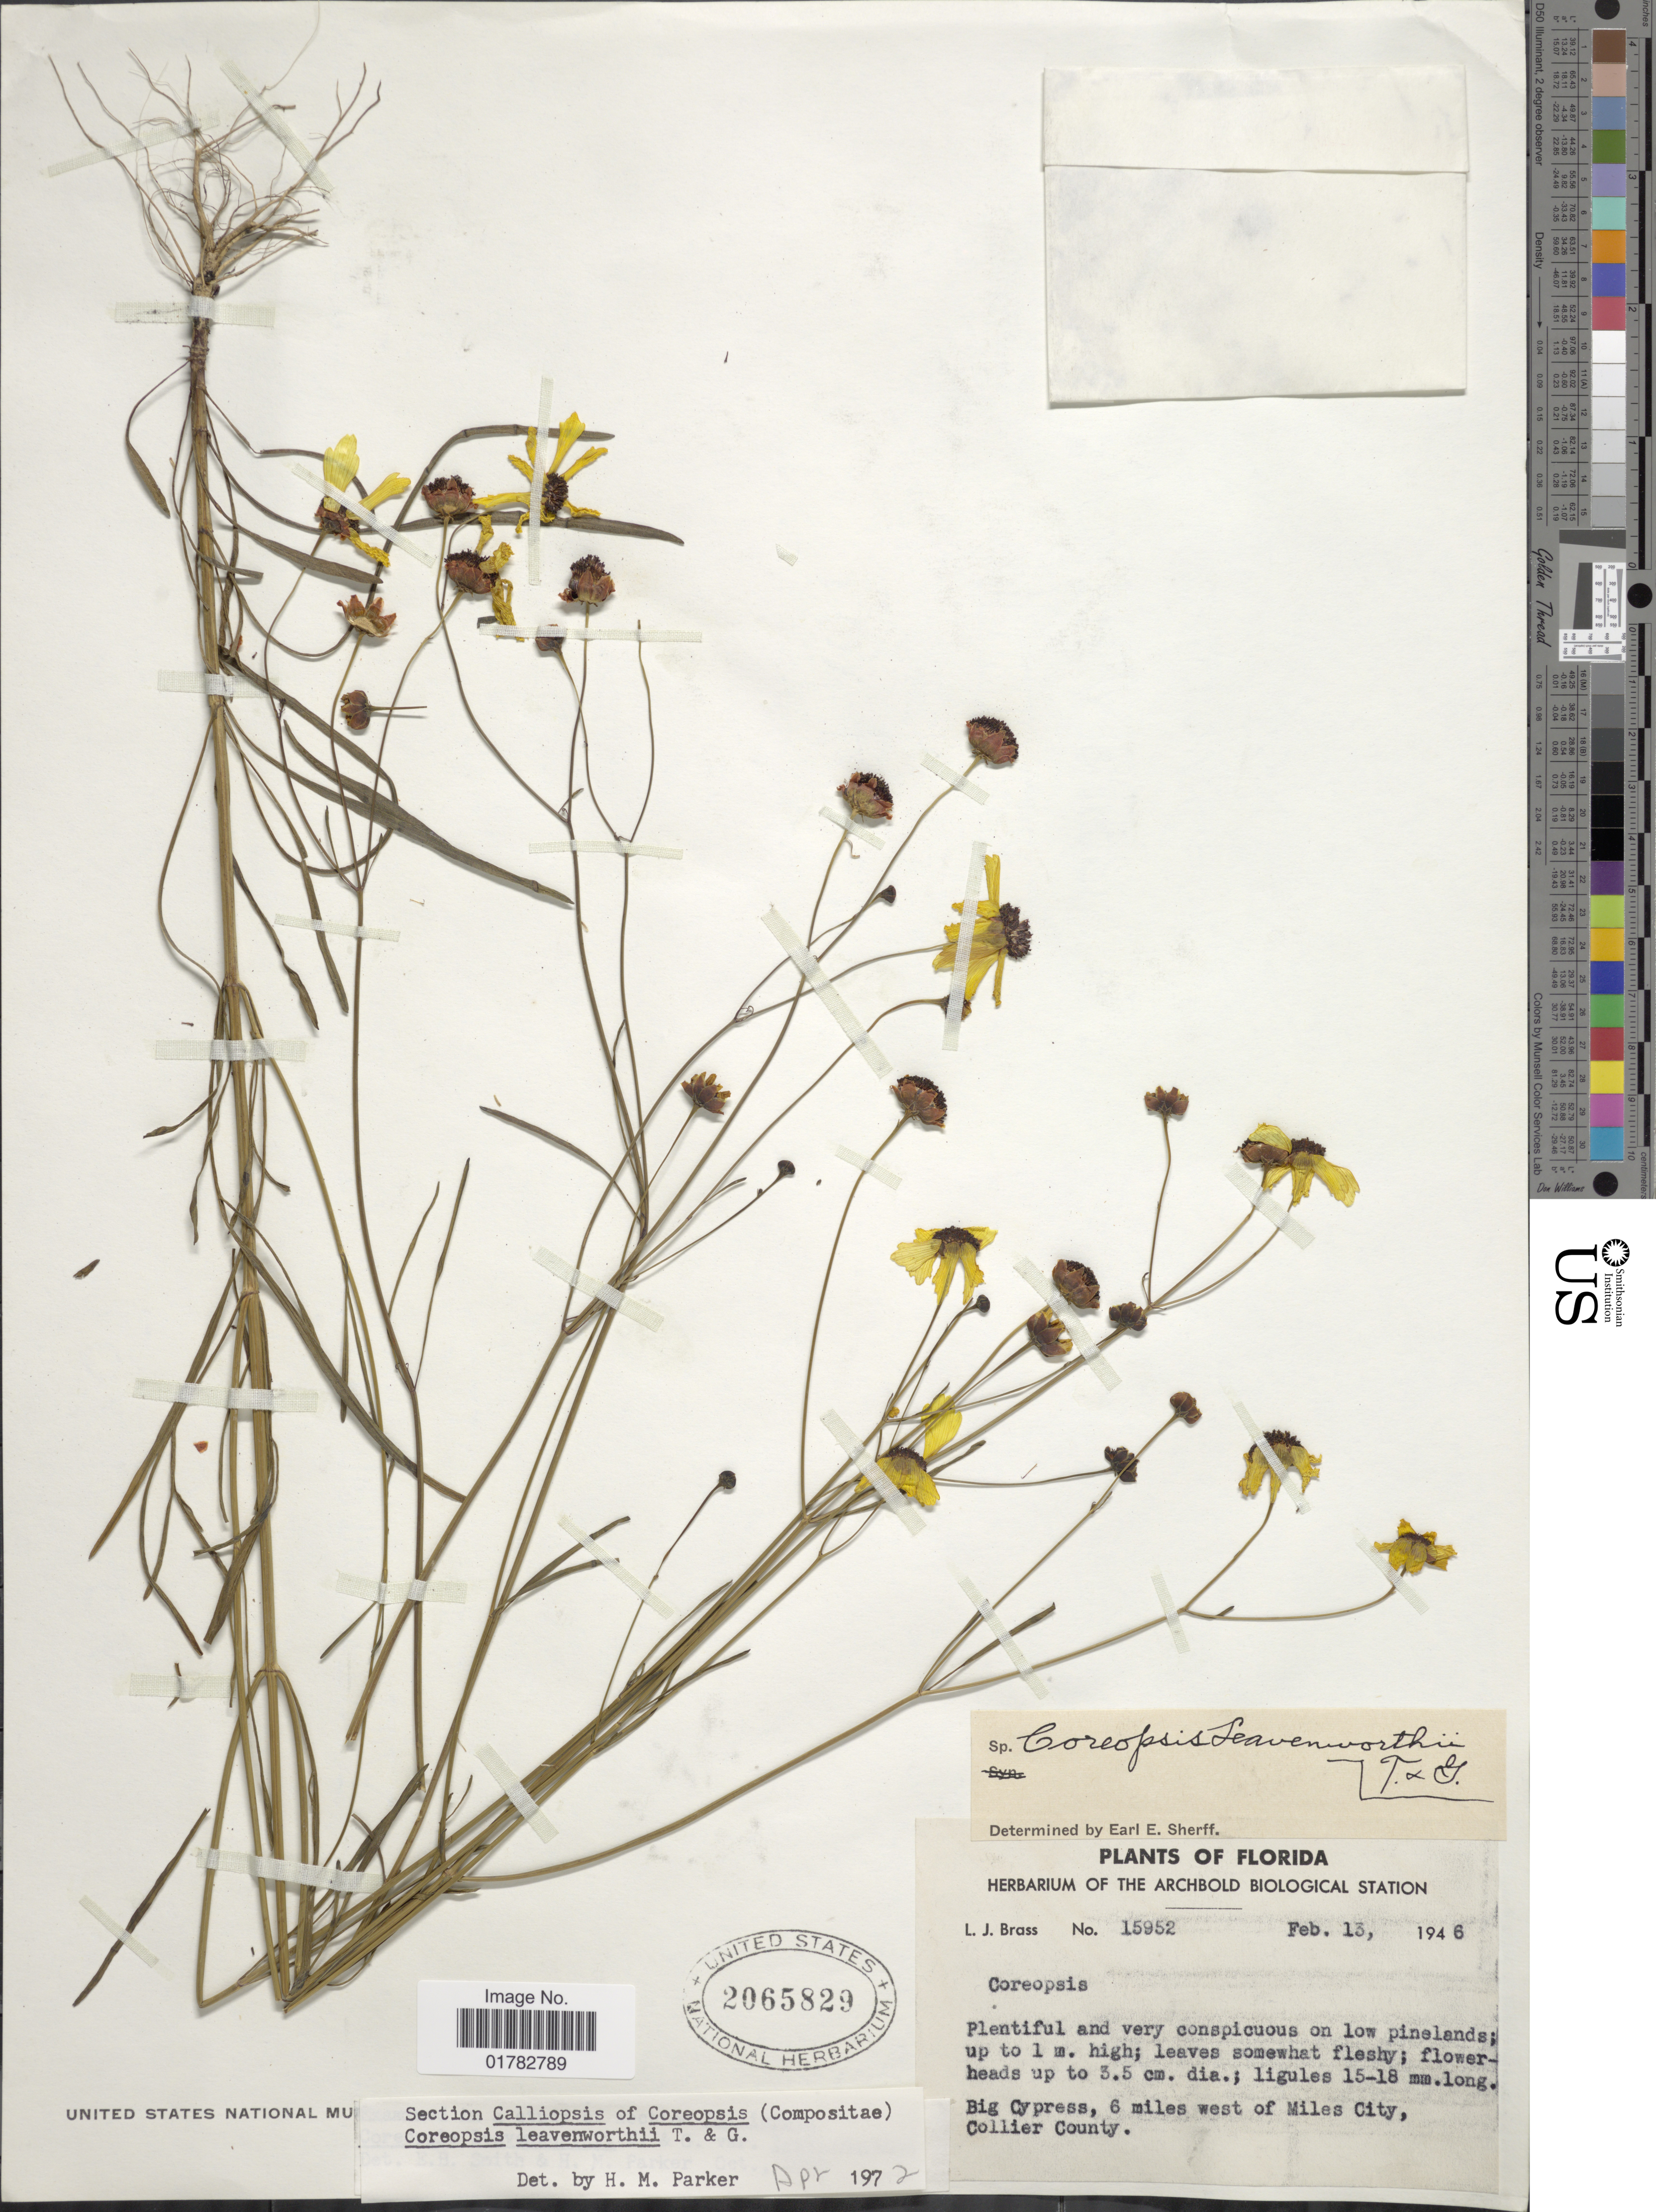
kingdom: Plantae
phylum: Tracheophyta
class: Magnoliopsida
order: Asterales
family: Asteraceae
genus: Coreopsis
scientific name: Coreopsis leavenworthii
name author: Torr. & A. Gray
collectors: L. J. Brass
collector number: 15952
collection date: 1946-02-13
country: United States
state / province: Florida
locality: Low pinelands; Big Cypress, 6 miles west of Miles City, Collier County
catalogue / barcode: US 2065829